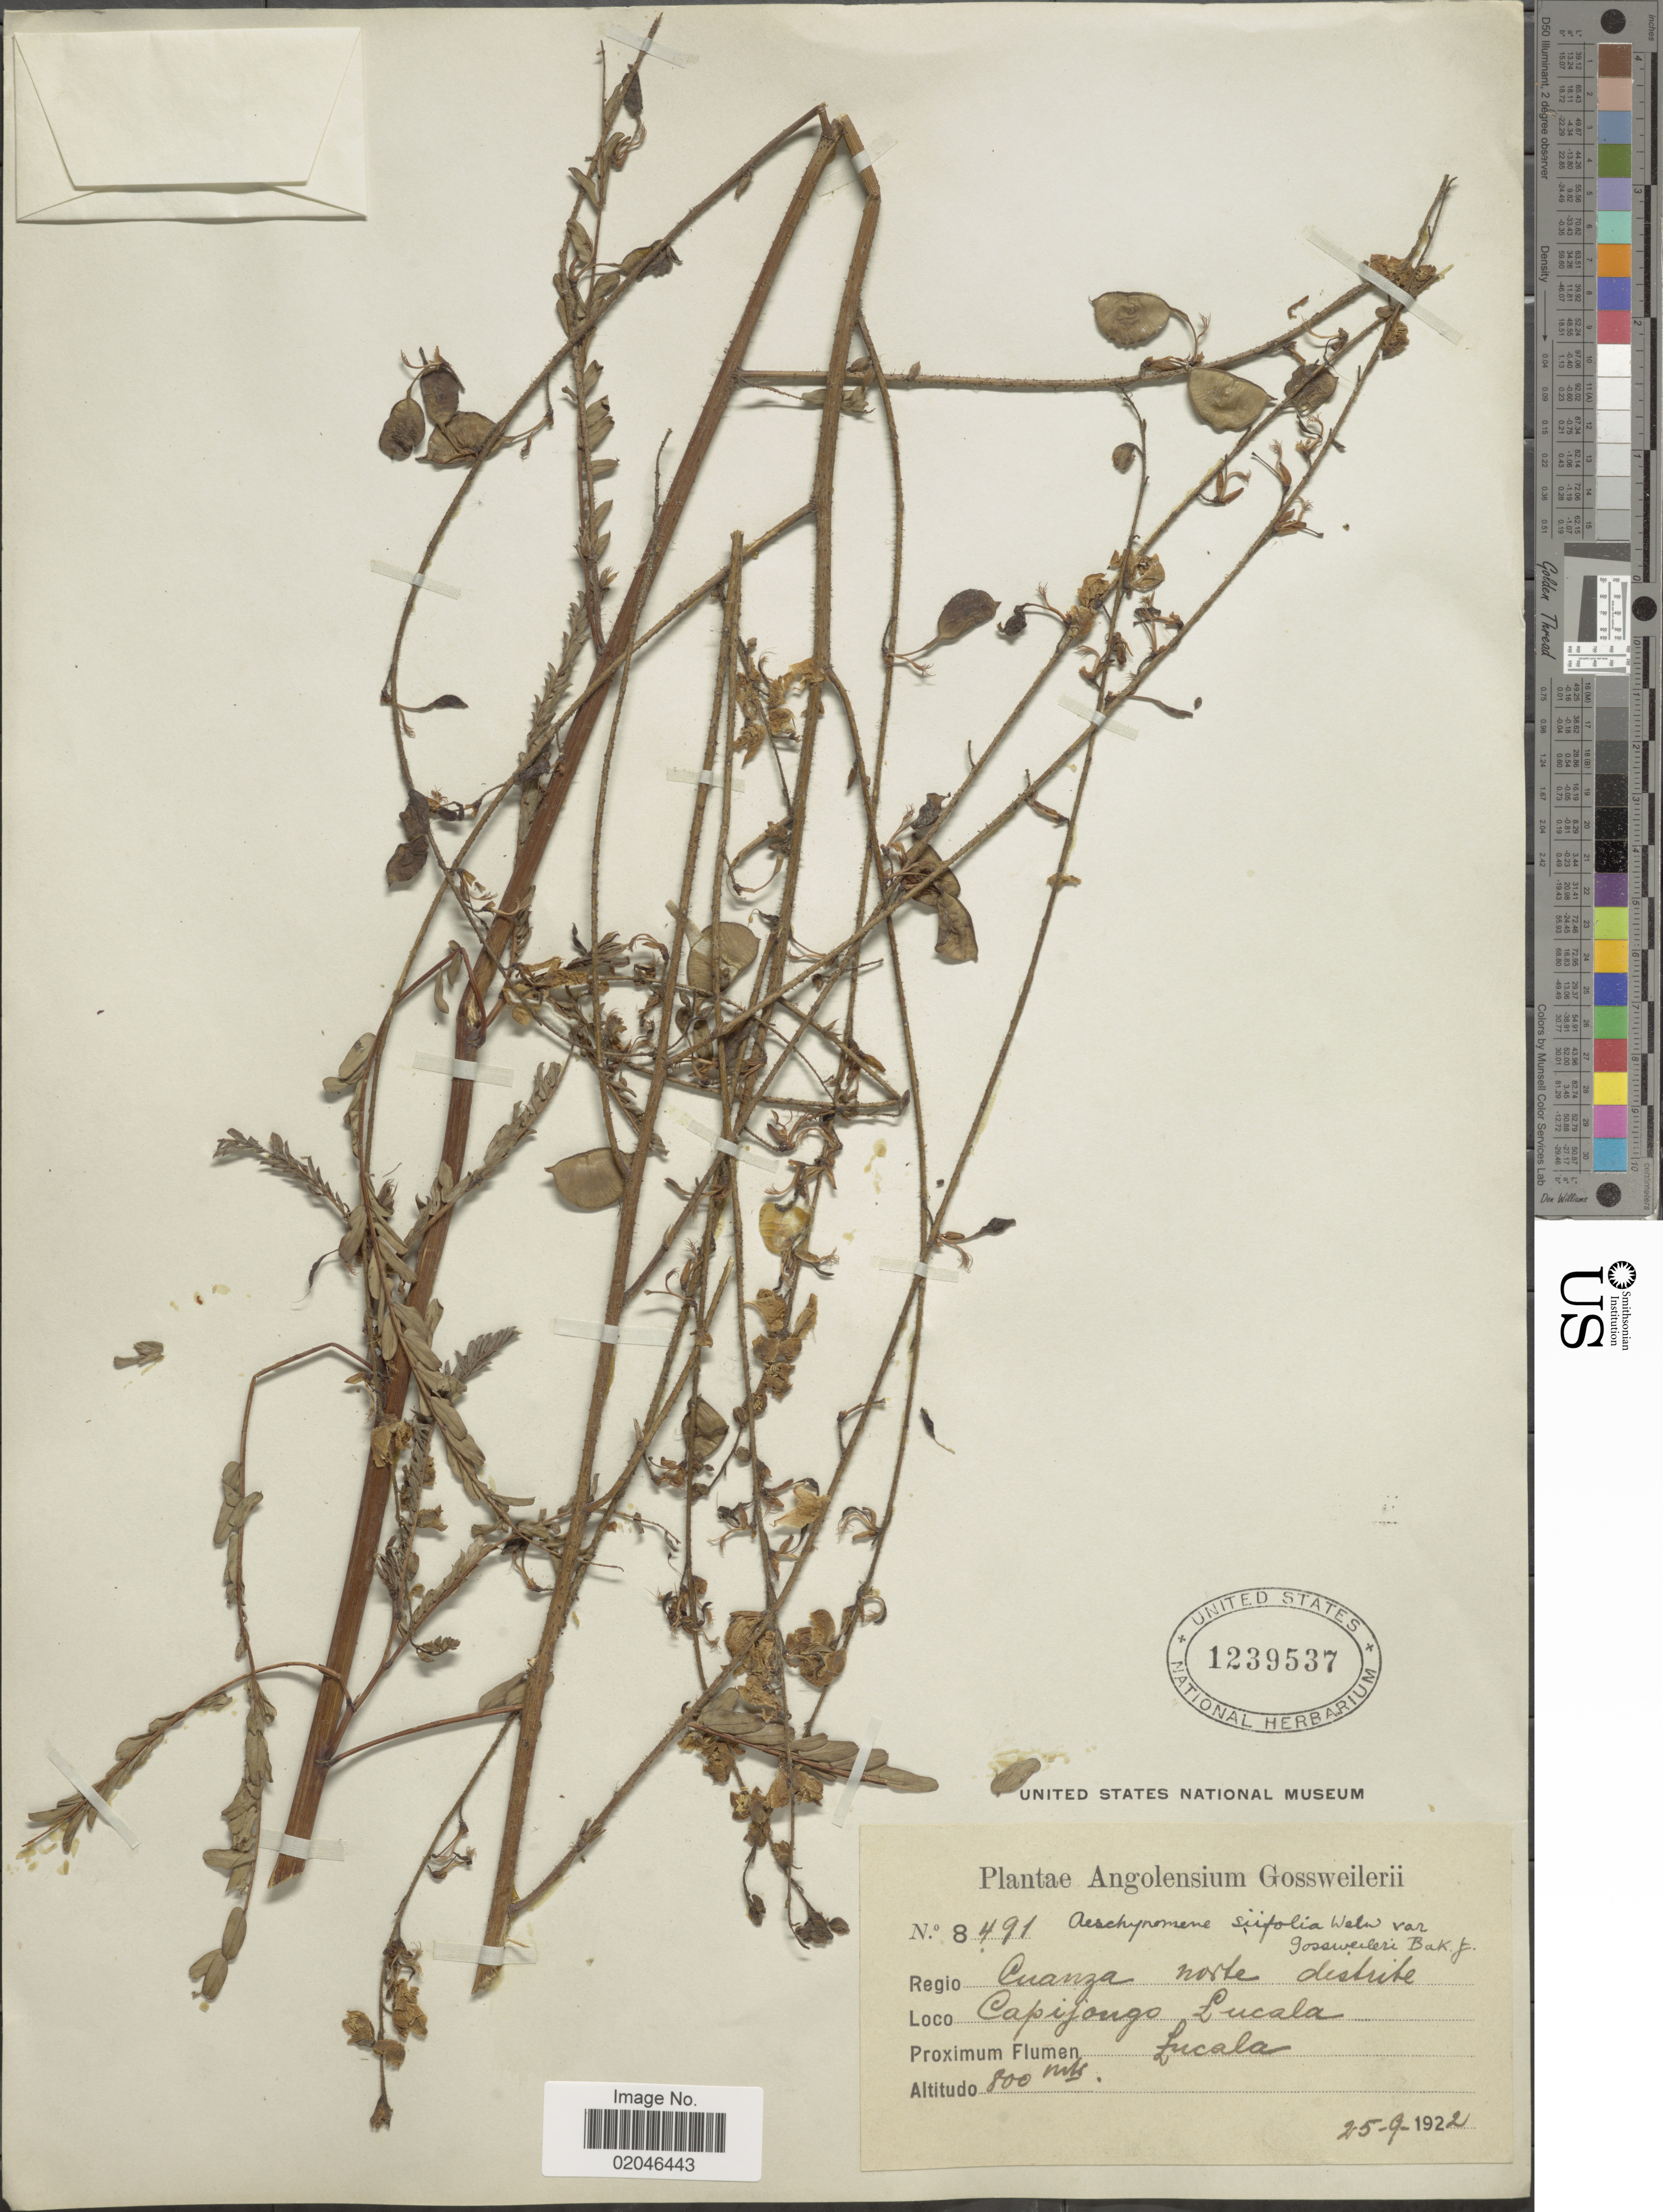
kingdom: Plantae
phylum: Tracheophyta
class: Magnoliopsida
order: Fabales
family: Fabaceae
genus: Aeschynomene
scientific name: Aeschynomene leptophylla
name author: Harms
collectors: A. Gossweiler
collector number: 8491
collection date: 1922-09-25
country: Angola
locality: Regio Cuanza norte distrite. Capijango Lucala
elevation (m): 800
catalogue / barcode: US 1239537